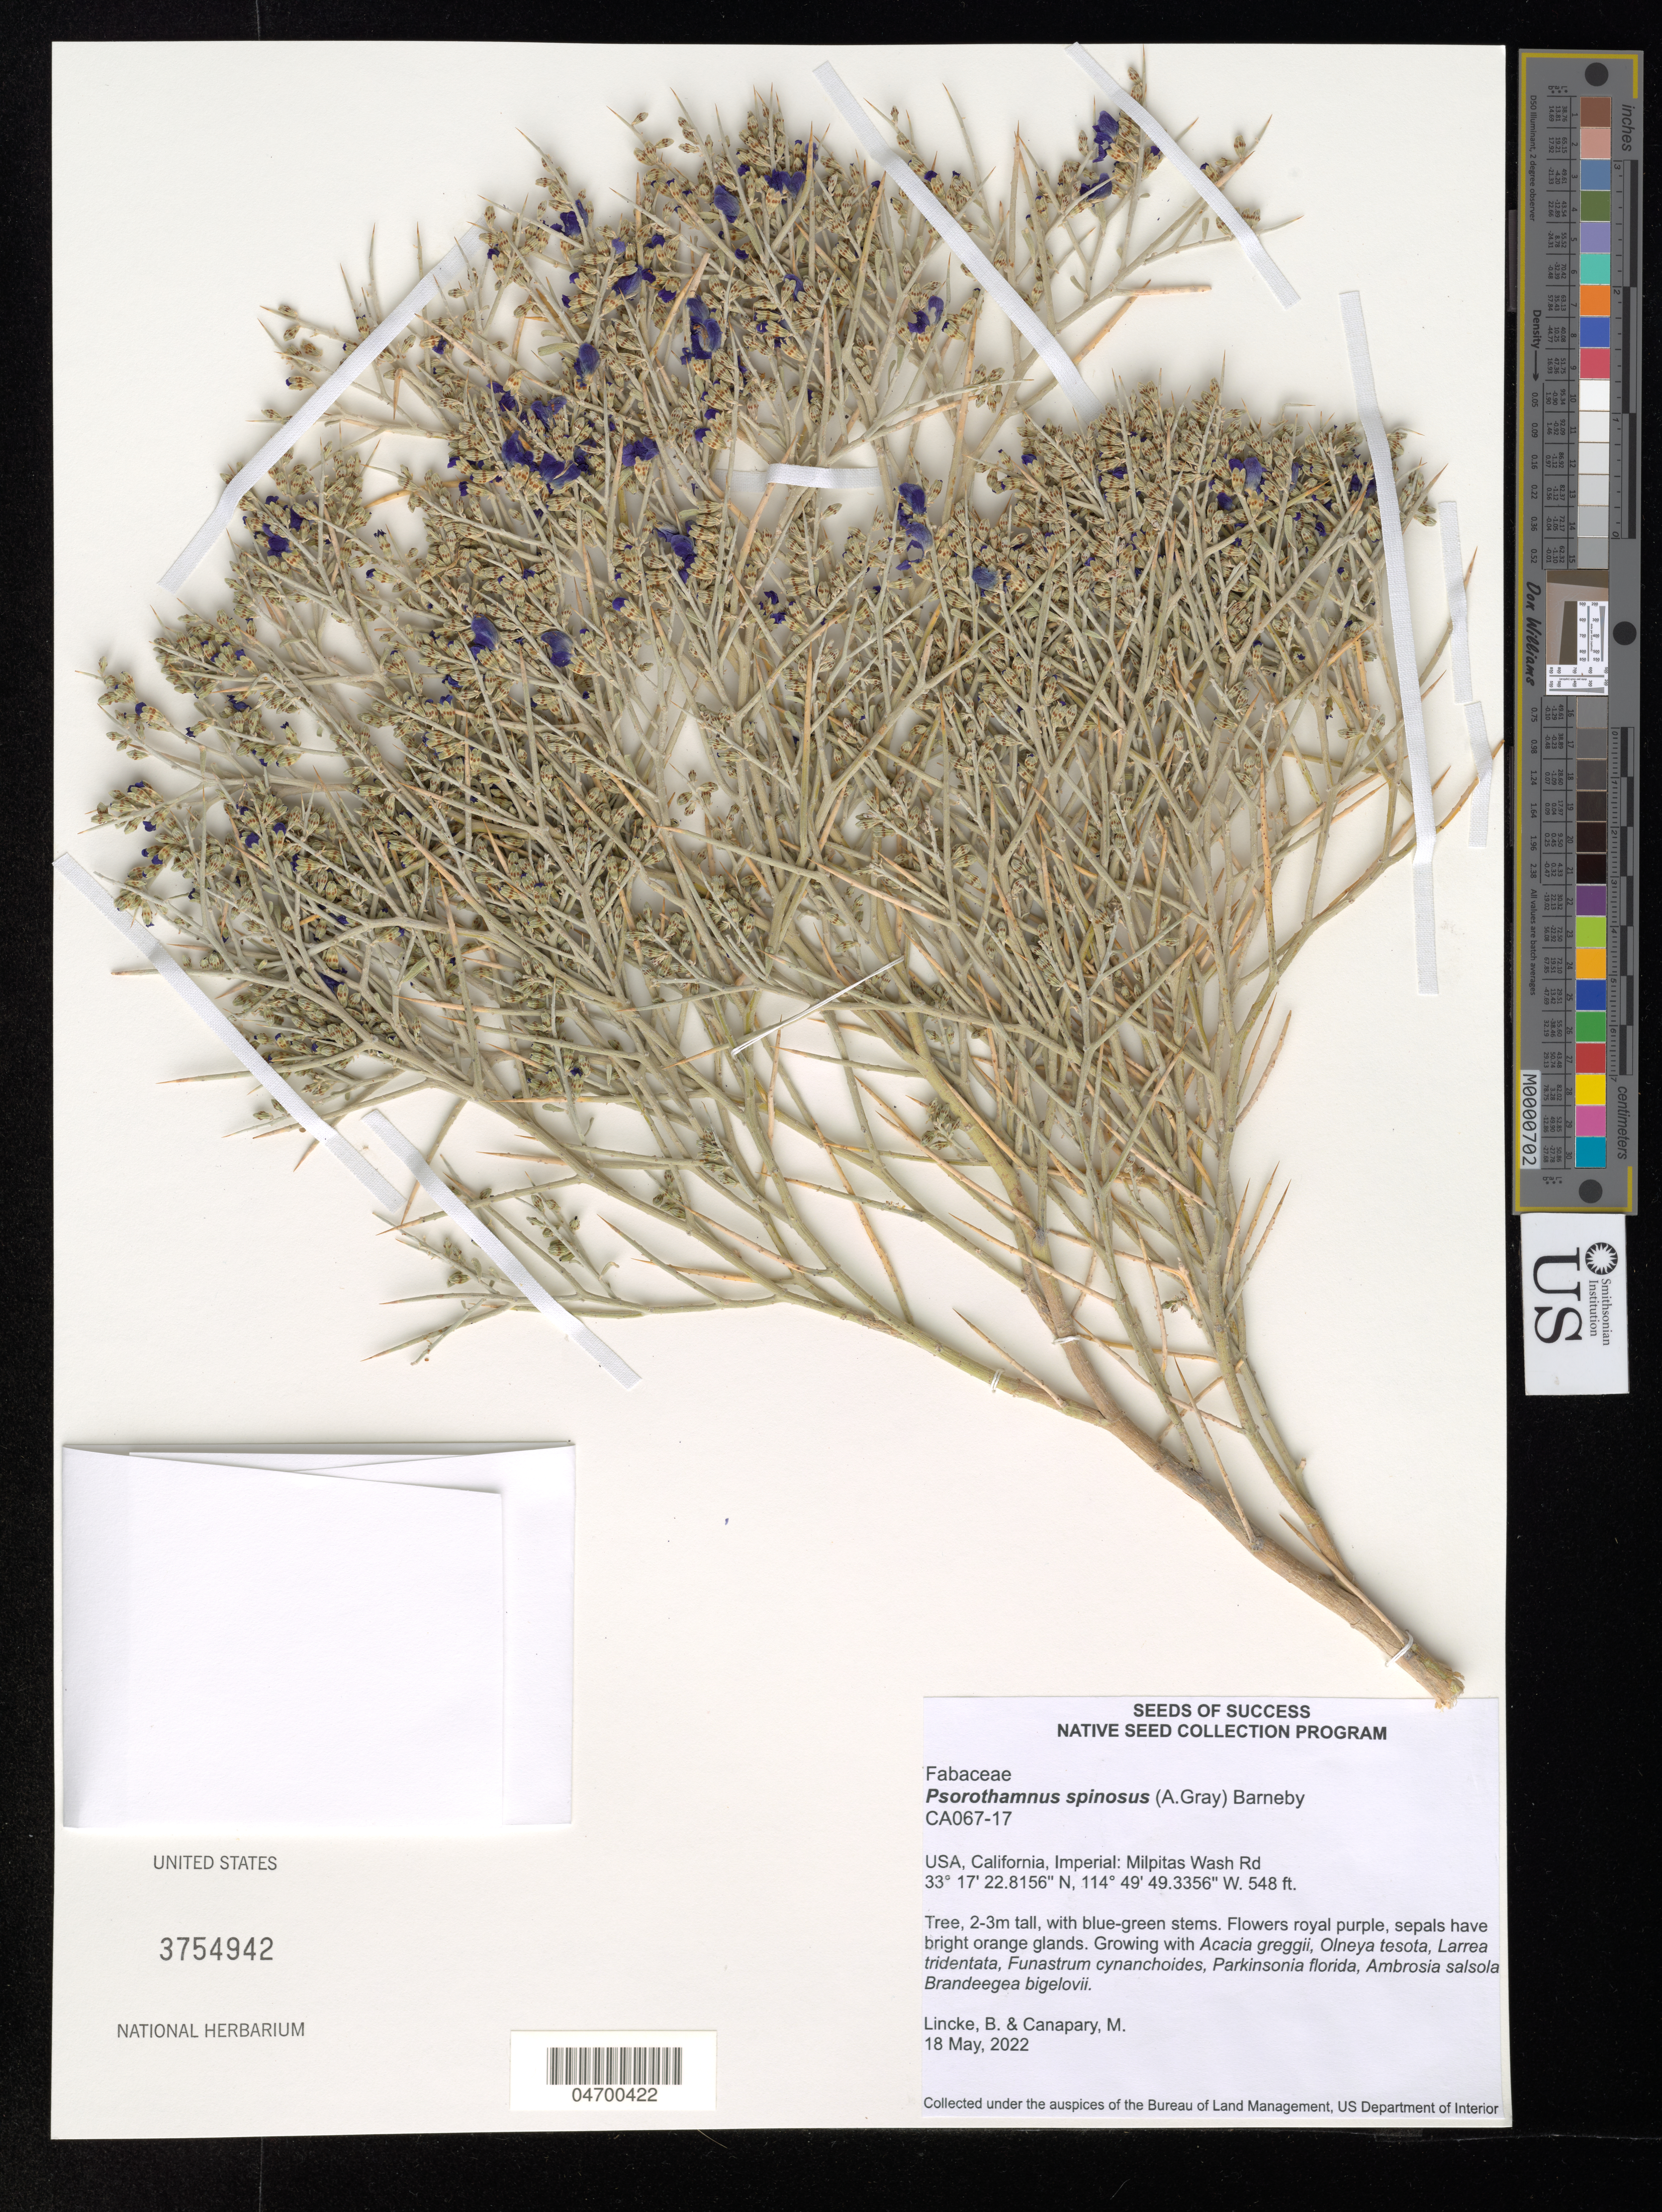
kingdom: Plantae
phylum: Tracheophyta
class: Magnoliopsida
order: Fabales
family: Fabaceae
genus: Psorothamnus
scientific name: Psorothamnus spinosus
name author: (A. Gray) Barneby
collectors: B. Lincke & I. Engilis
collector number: CA067-17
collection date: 2022-05-18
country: United States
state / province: California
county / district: Imperial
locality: Imperial: Milpitas Wash Rd.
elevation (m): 167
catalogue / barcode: US 3754942